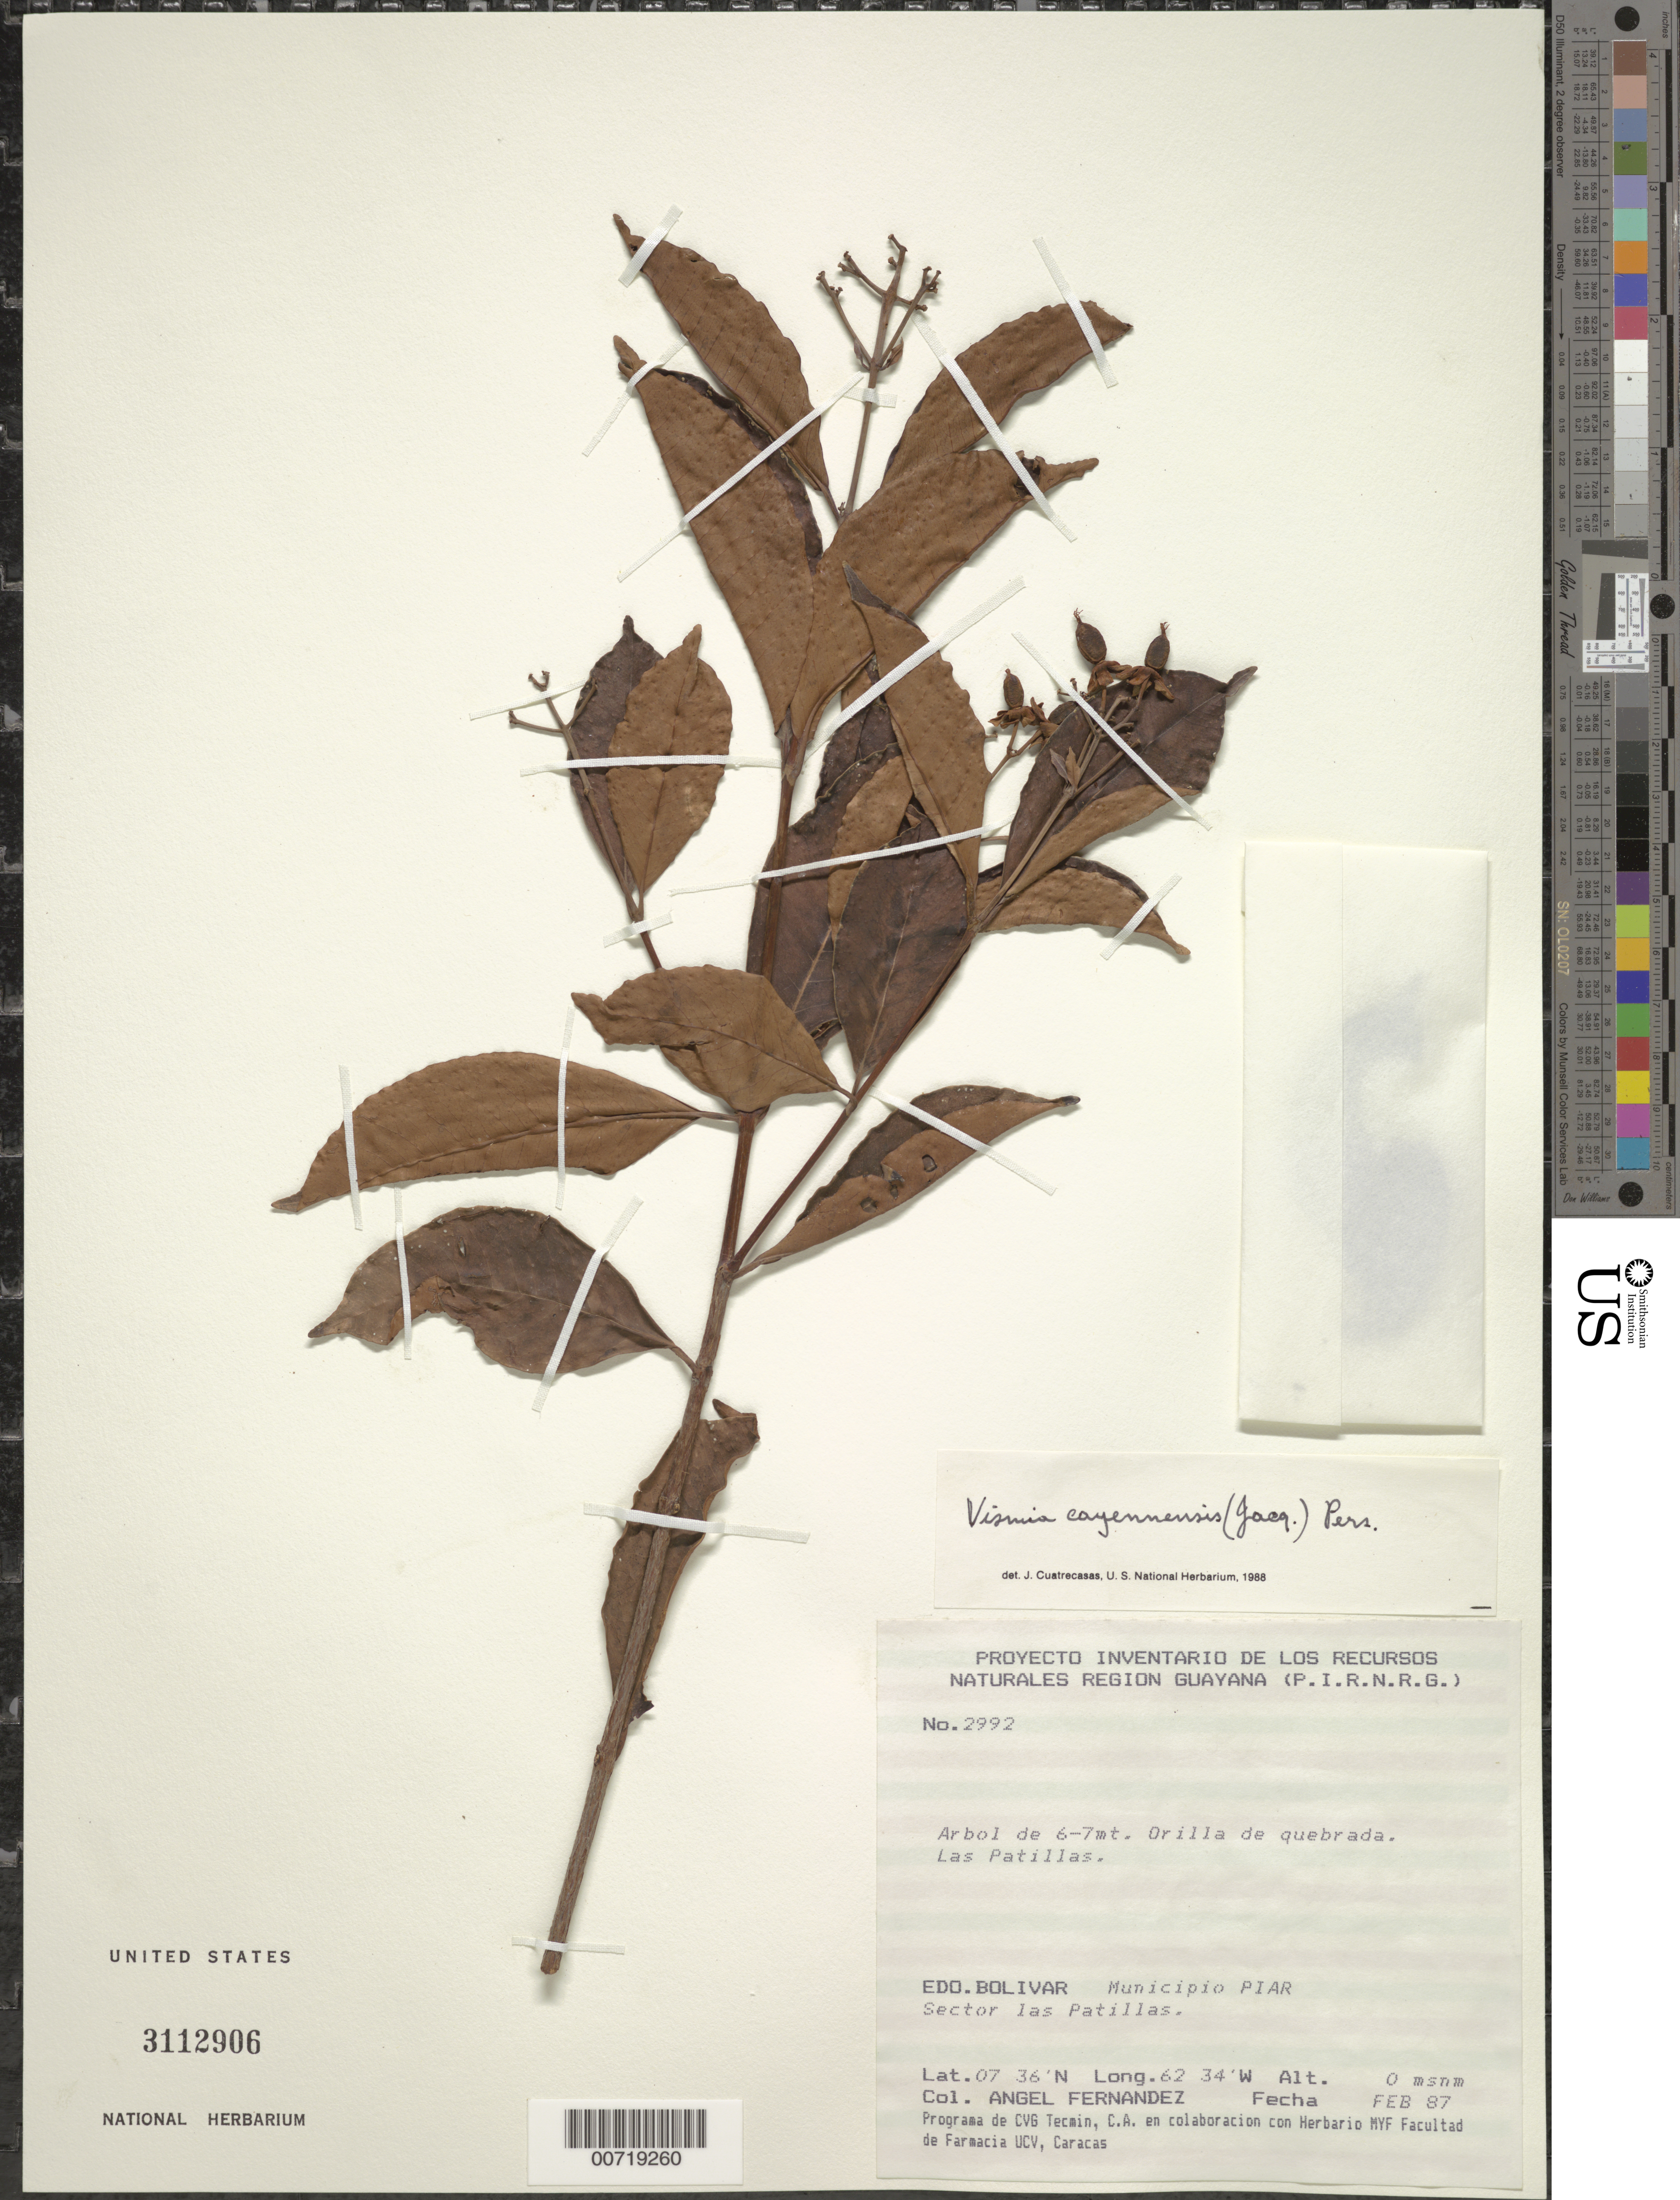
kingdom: Plantae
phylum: Tracheophyta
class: Magnoliopsida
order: Malpighiales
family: Hypericaceae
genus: Vismia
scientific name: Vismia cayennensis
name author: (Jacq.) Pers.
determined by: Cuatrecasas, J.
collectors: A. Fernández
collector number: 2992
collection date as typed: Feb-87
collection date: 1987-02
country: Venezuela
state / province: Bolívar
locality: Mun. Piar, Sector las Patillas, Las Patillas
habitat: Along borders of gorge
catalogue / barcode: US 3112906